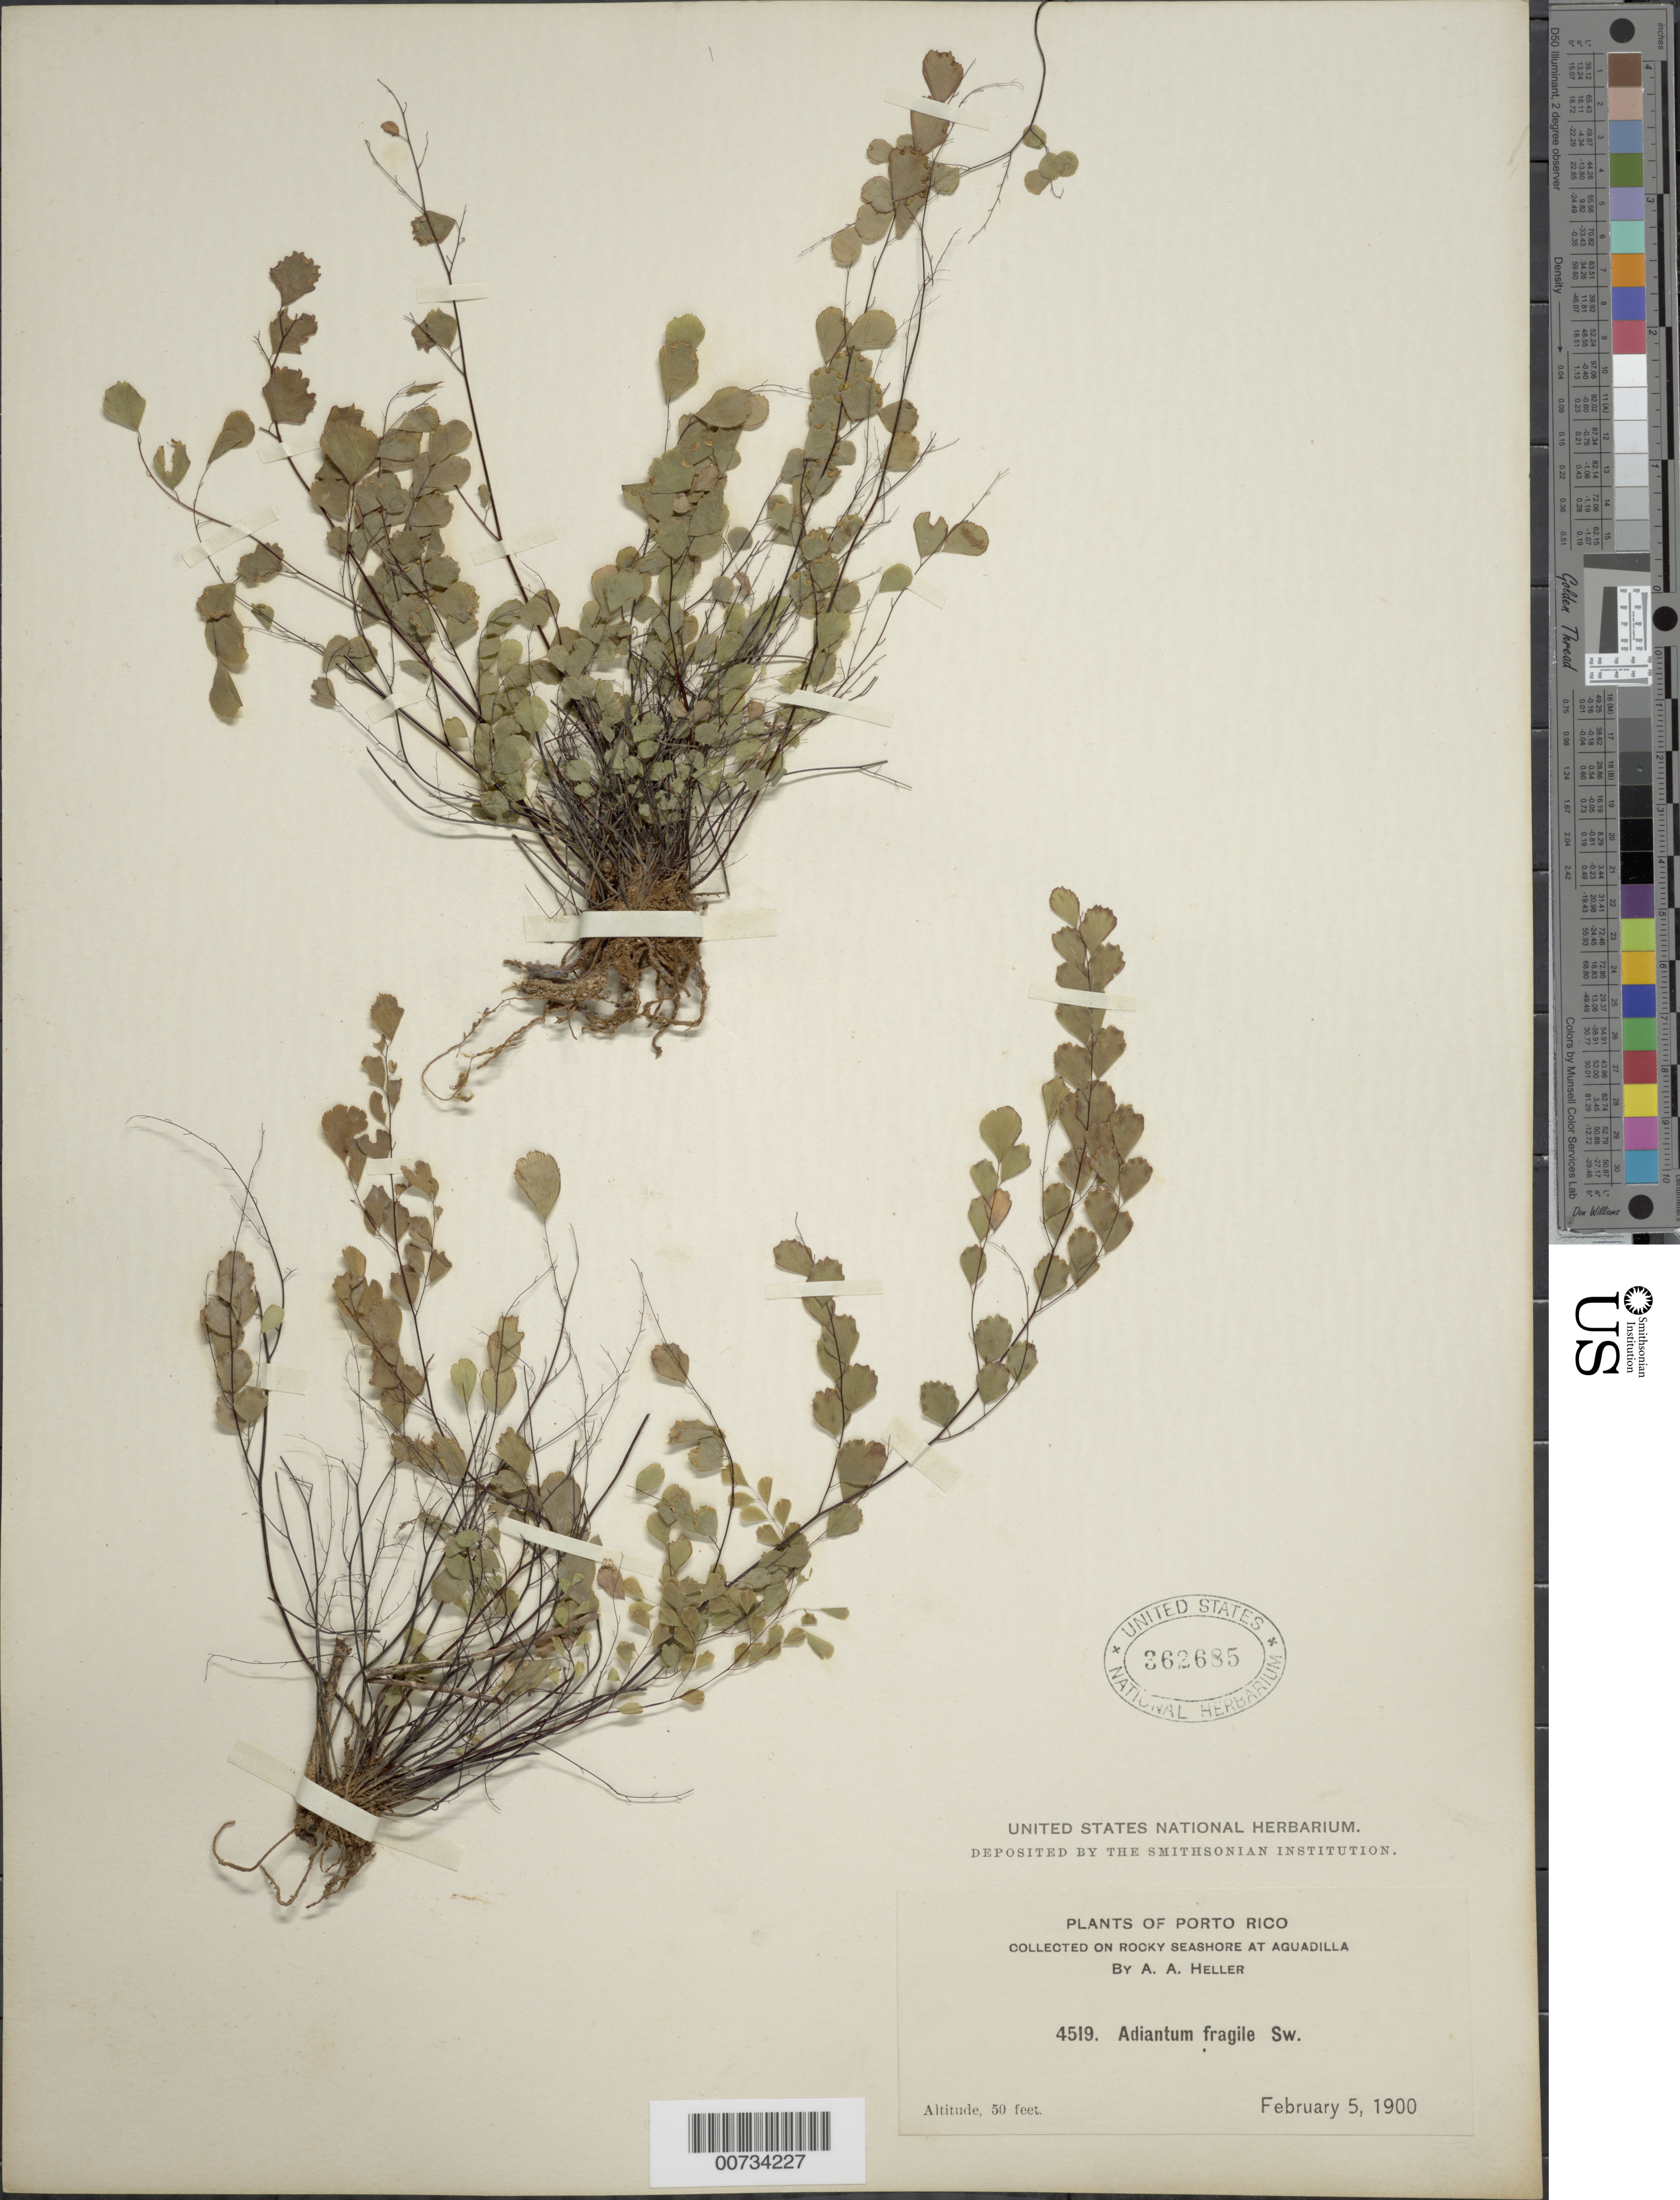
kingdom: Plantae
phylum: Tracheophyta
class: Polypodiopsida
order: Polypodiales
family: Pteridaceae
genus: Adiantum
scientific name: Adiantum fragile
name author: Sw.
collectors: A. A. Heller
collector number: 4519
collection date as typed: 05 Feb 1900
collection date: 1900-02-05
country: Puerto Rico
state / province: Aguadilla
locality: Aguadilla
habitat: On rocky seashore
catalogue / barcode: US 362685